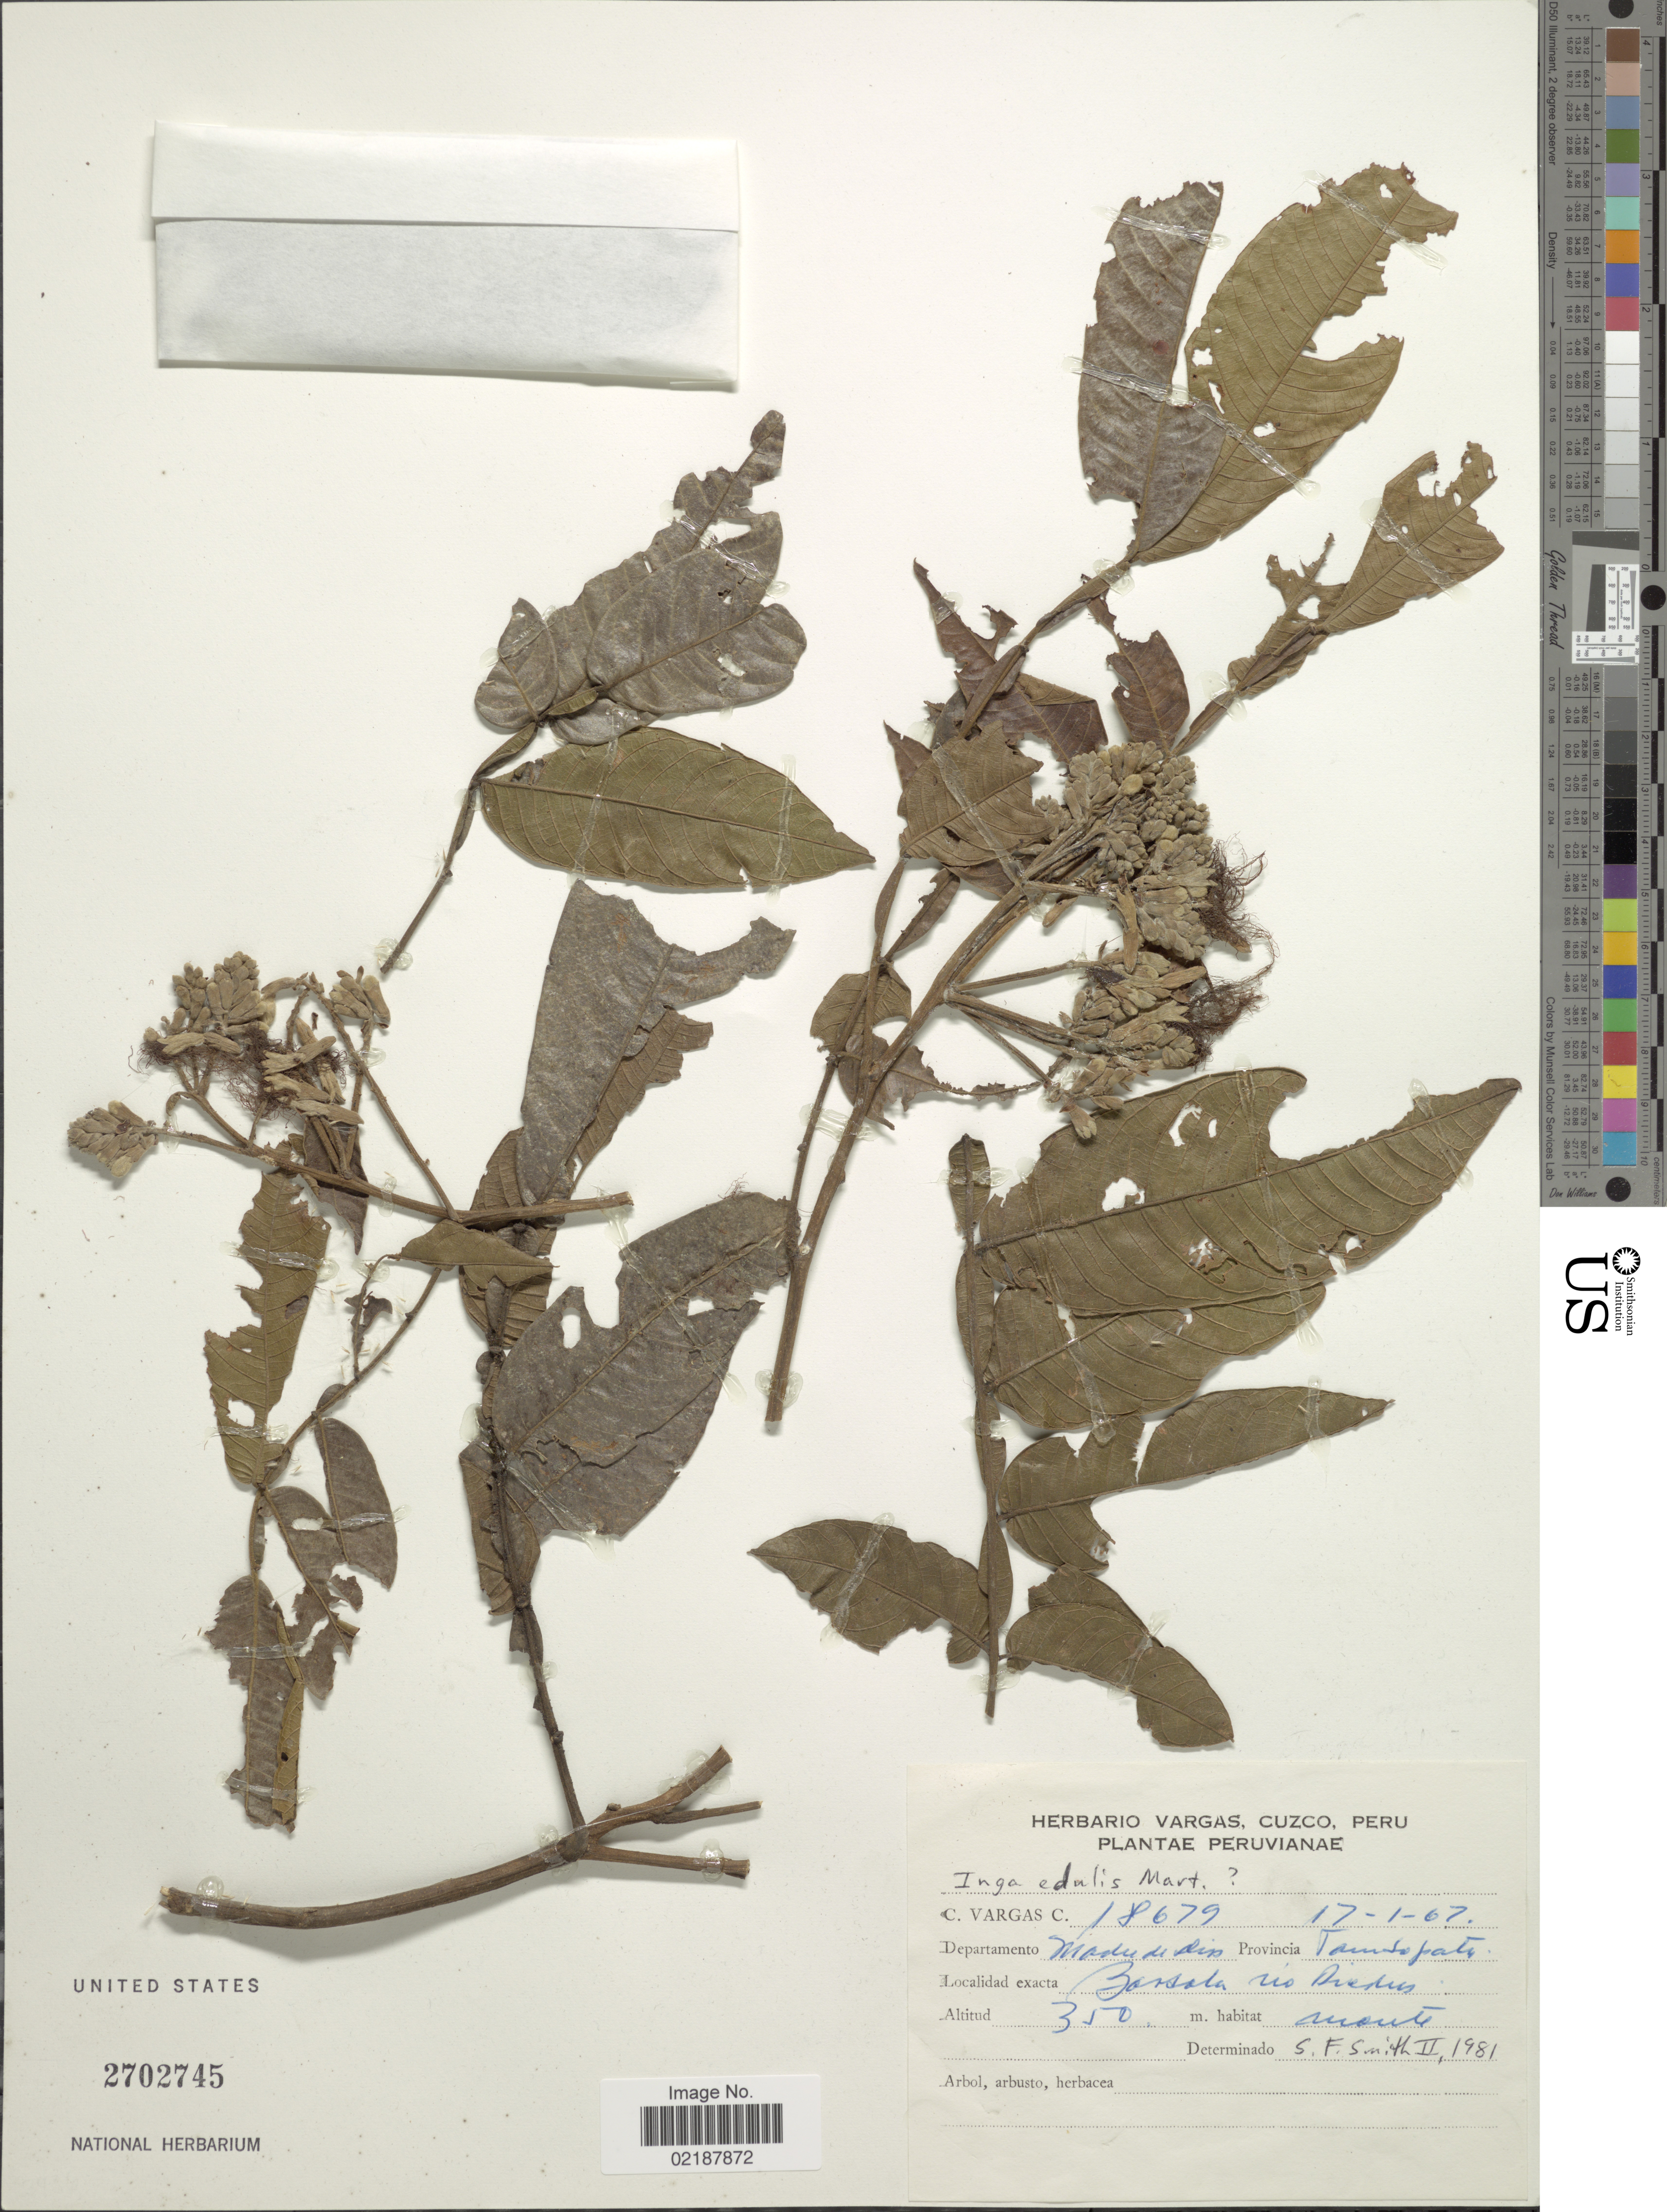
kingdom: Plantae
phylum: Tracheophyta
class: Magnoliopsida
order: Fabales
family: Fabaceae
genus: Inga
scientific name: Inga edulis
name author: Mart.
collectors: C. Vargas Calderón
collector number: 18679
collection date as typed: Transcribed d/m/y: 17/1/67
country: Peru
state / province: Madre de Dios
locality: Departamento Madre de Dios, Provincia Tambopata, Barcela rio Piedras.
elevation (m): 350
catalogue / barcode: US 2702745